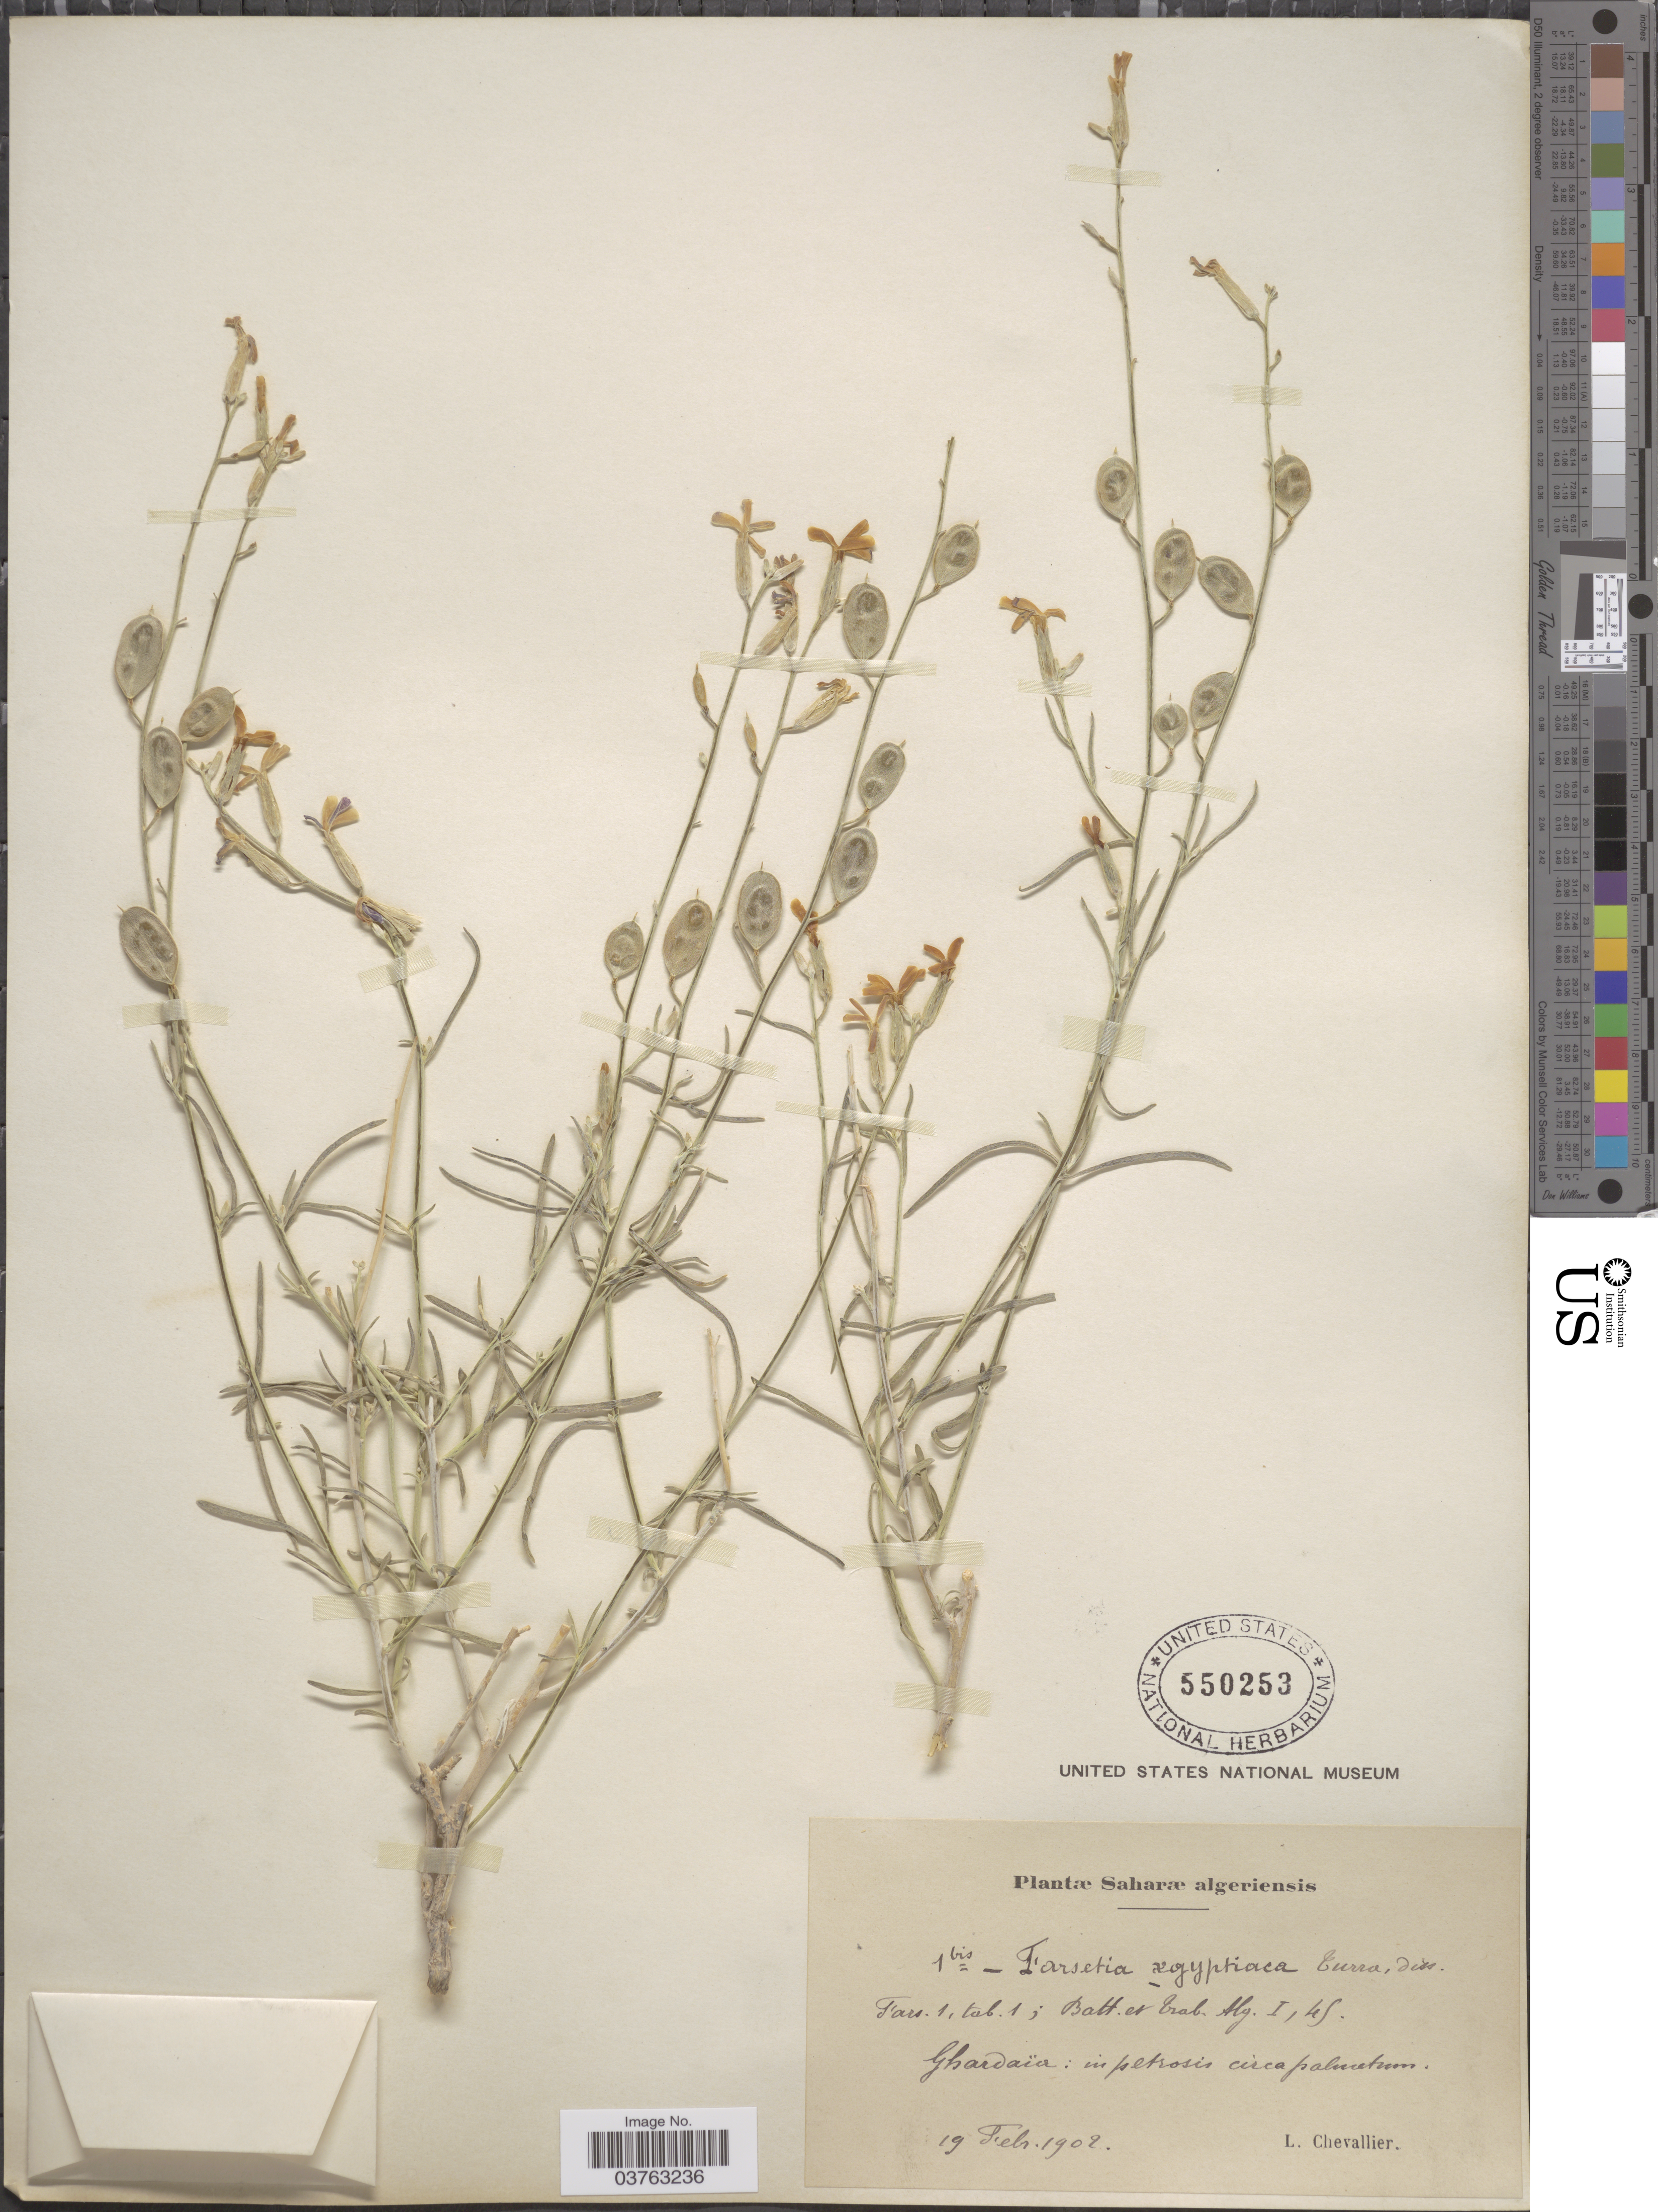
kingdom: Plantae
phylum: Tracheophyta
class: Magnoliopsida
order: Brassicales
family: Brassicaceae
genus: Farsetia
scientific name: Farsetia aegyptia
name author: Turra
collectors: L. Chevallier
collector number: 1bis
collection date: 1902-02-19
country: Algeria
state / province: Ghardaïa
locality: Saharæ algeriensis. In petrosis circa palmetum.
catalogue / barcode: US 550253